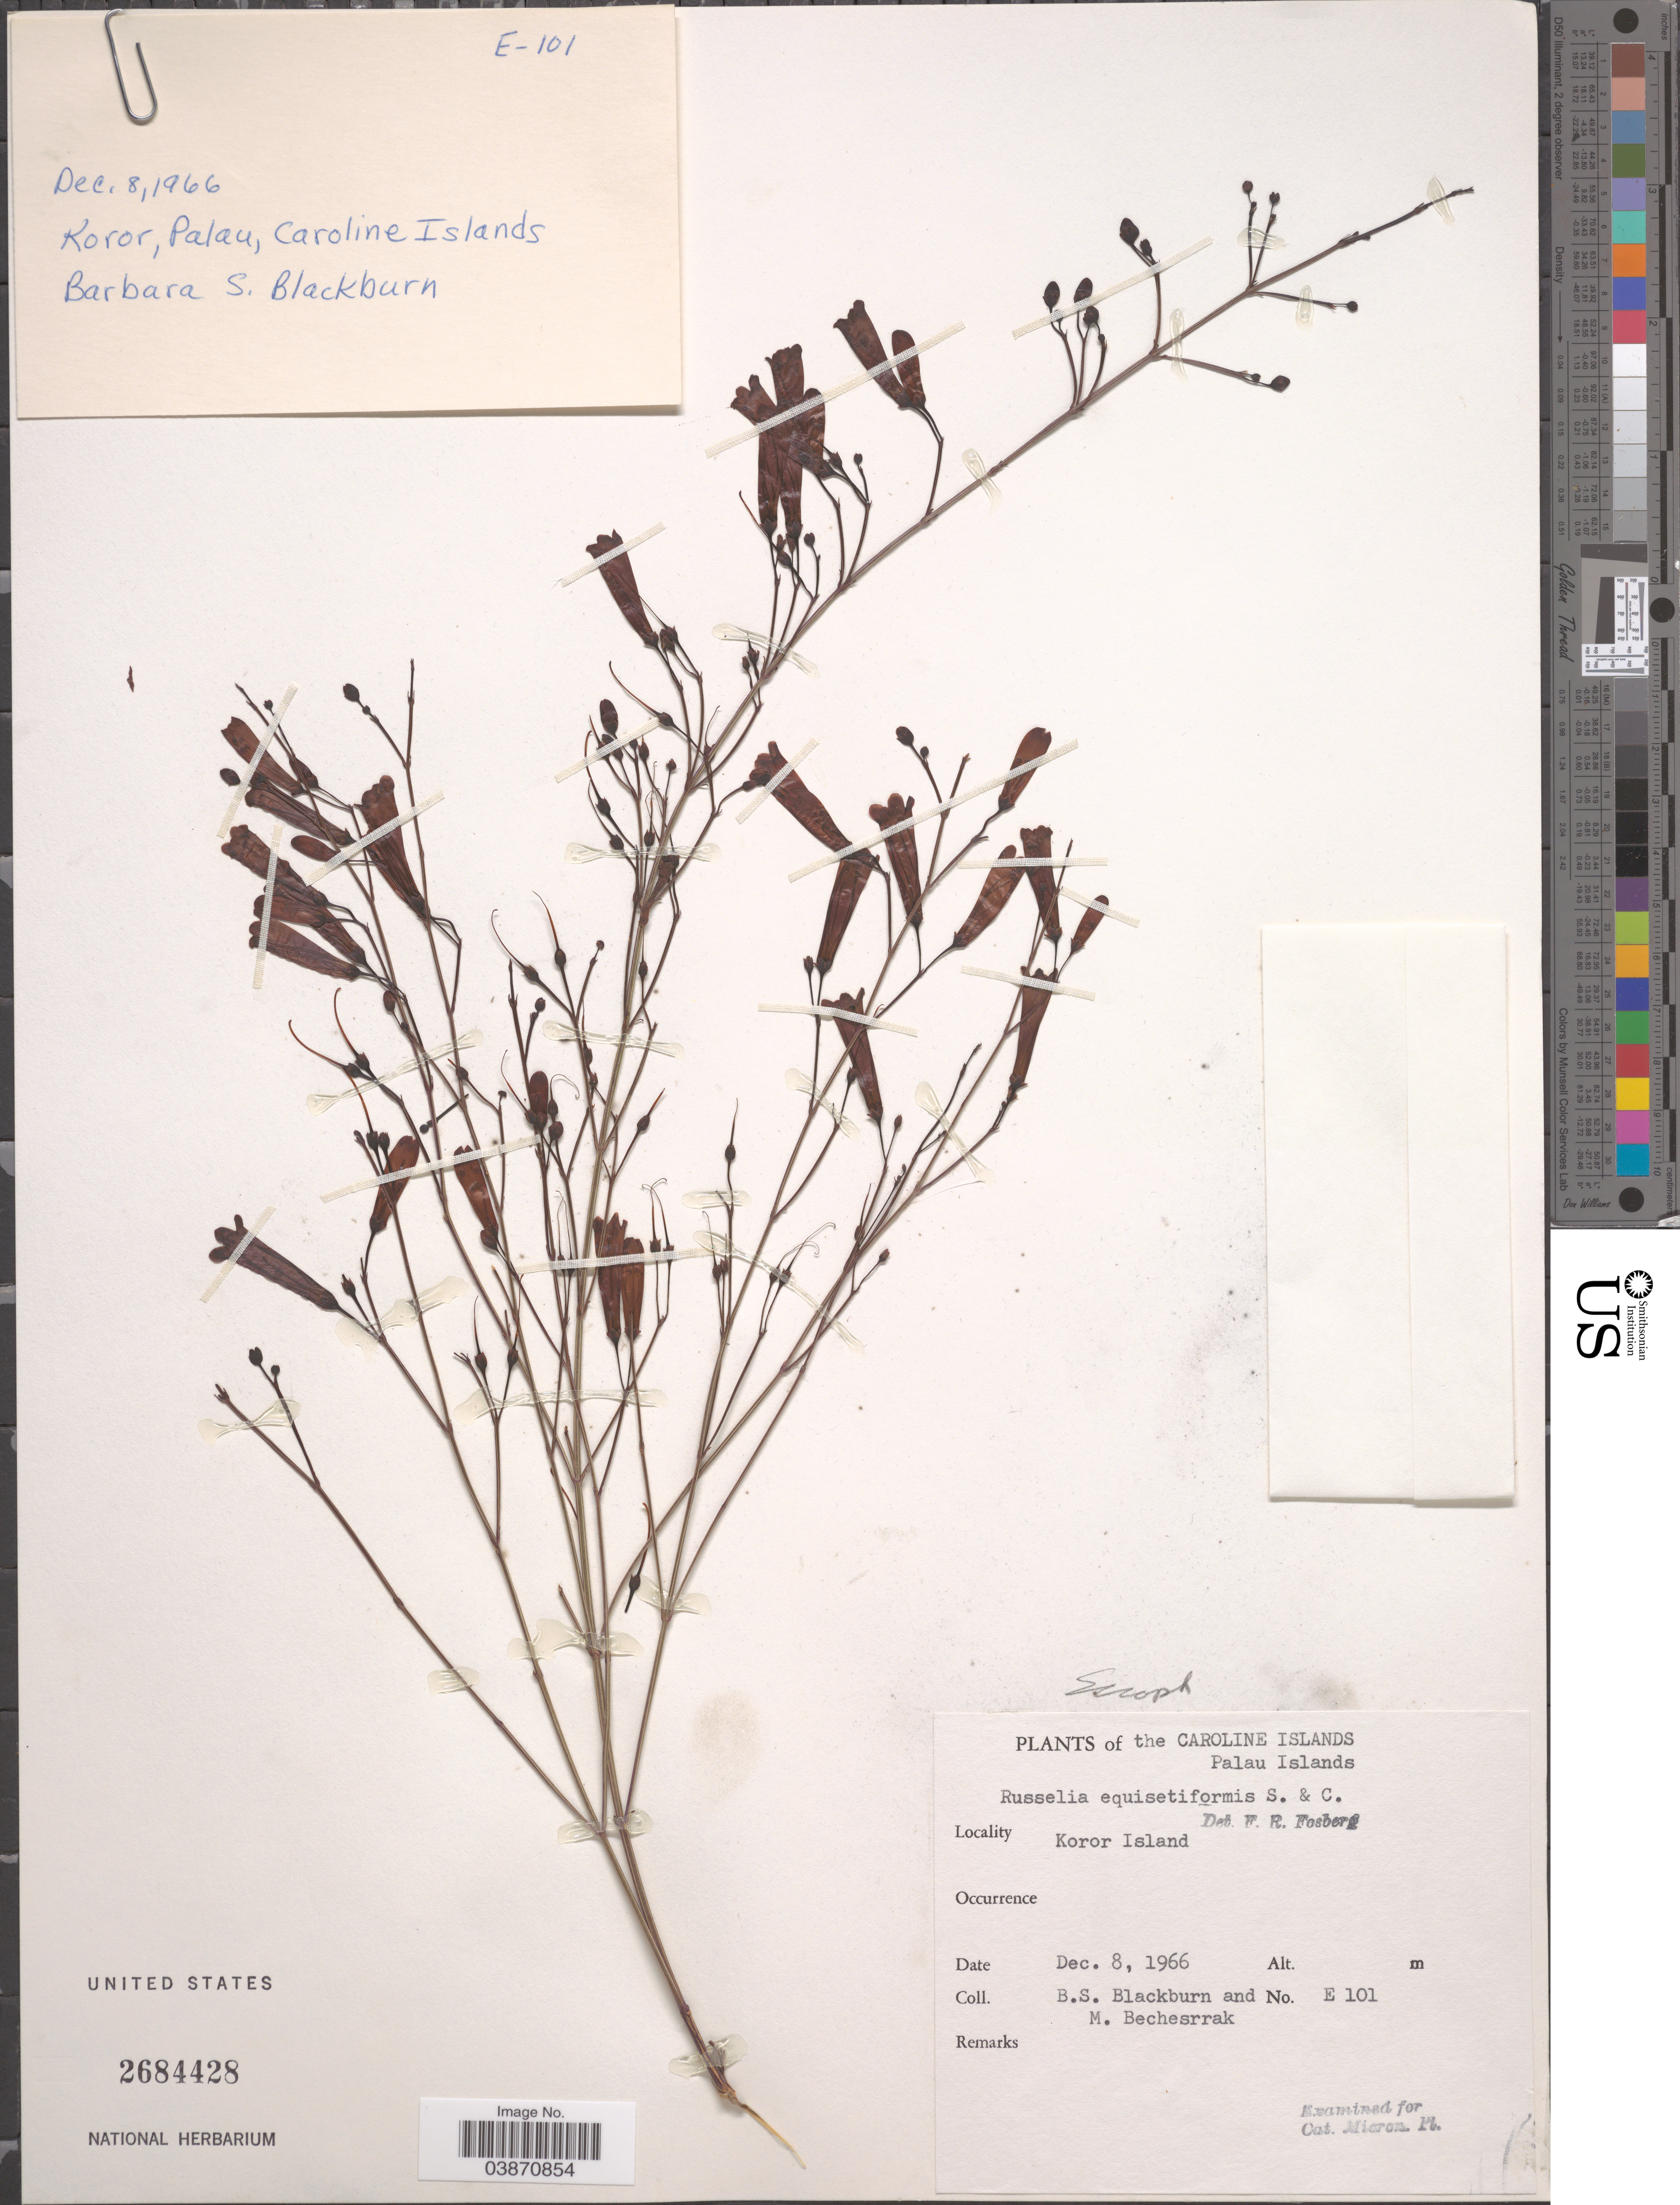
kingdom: Plantae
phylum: Tracheophyta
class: Magnoliopsida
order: Lamiales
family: Plantaginaceae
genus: Russelia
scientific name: Russelia equisetiformis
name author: Schltdl. & Cham.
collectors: B. S. Blackburn & M. Bechesrrak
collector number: E101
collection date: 1966-12-08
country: Palau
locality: The Caroline Islands. Palau Islands. Koror Island.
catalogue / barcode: US 2684428